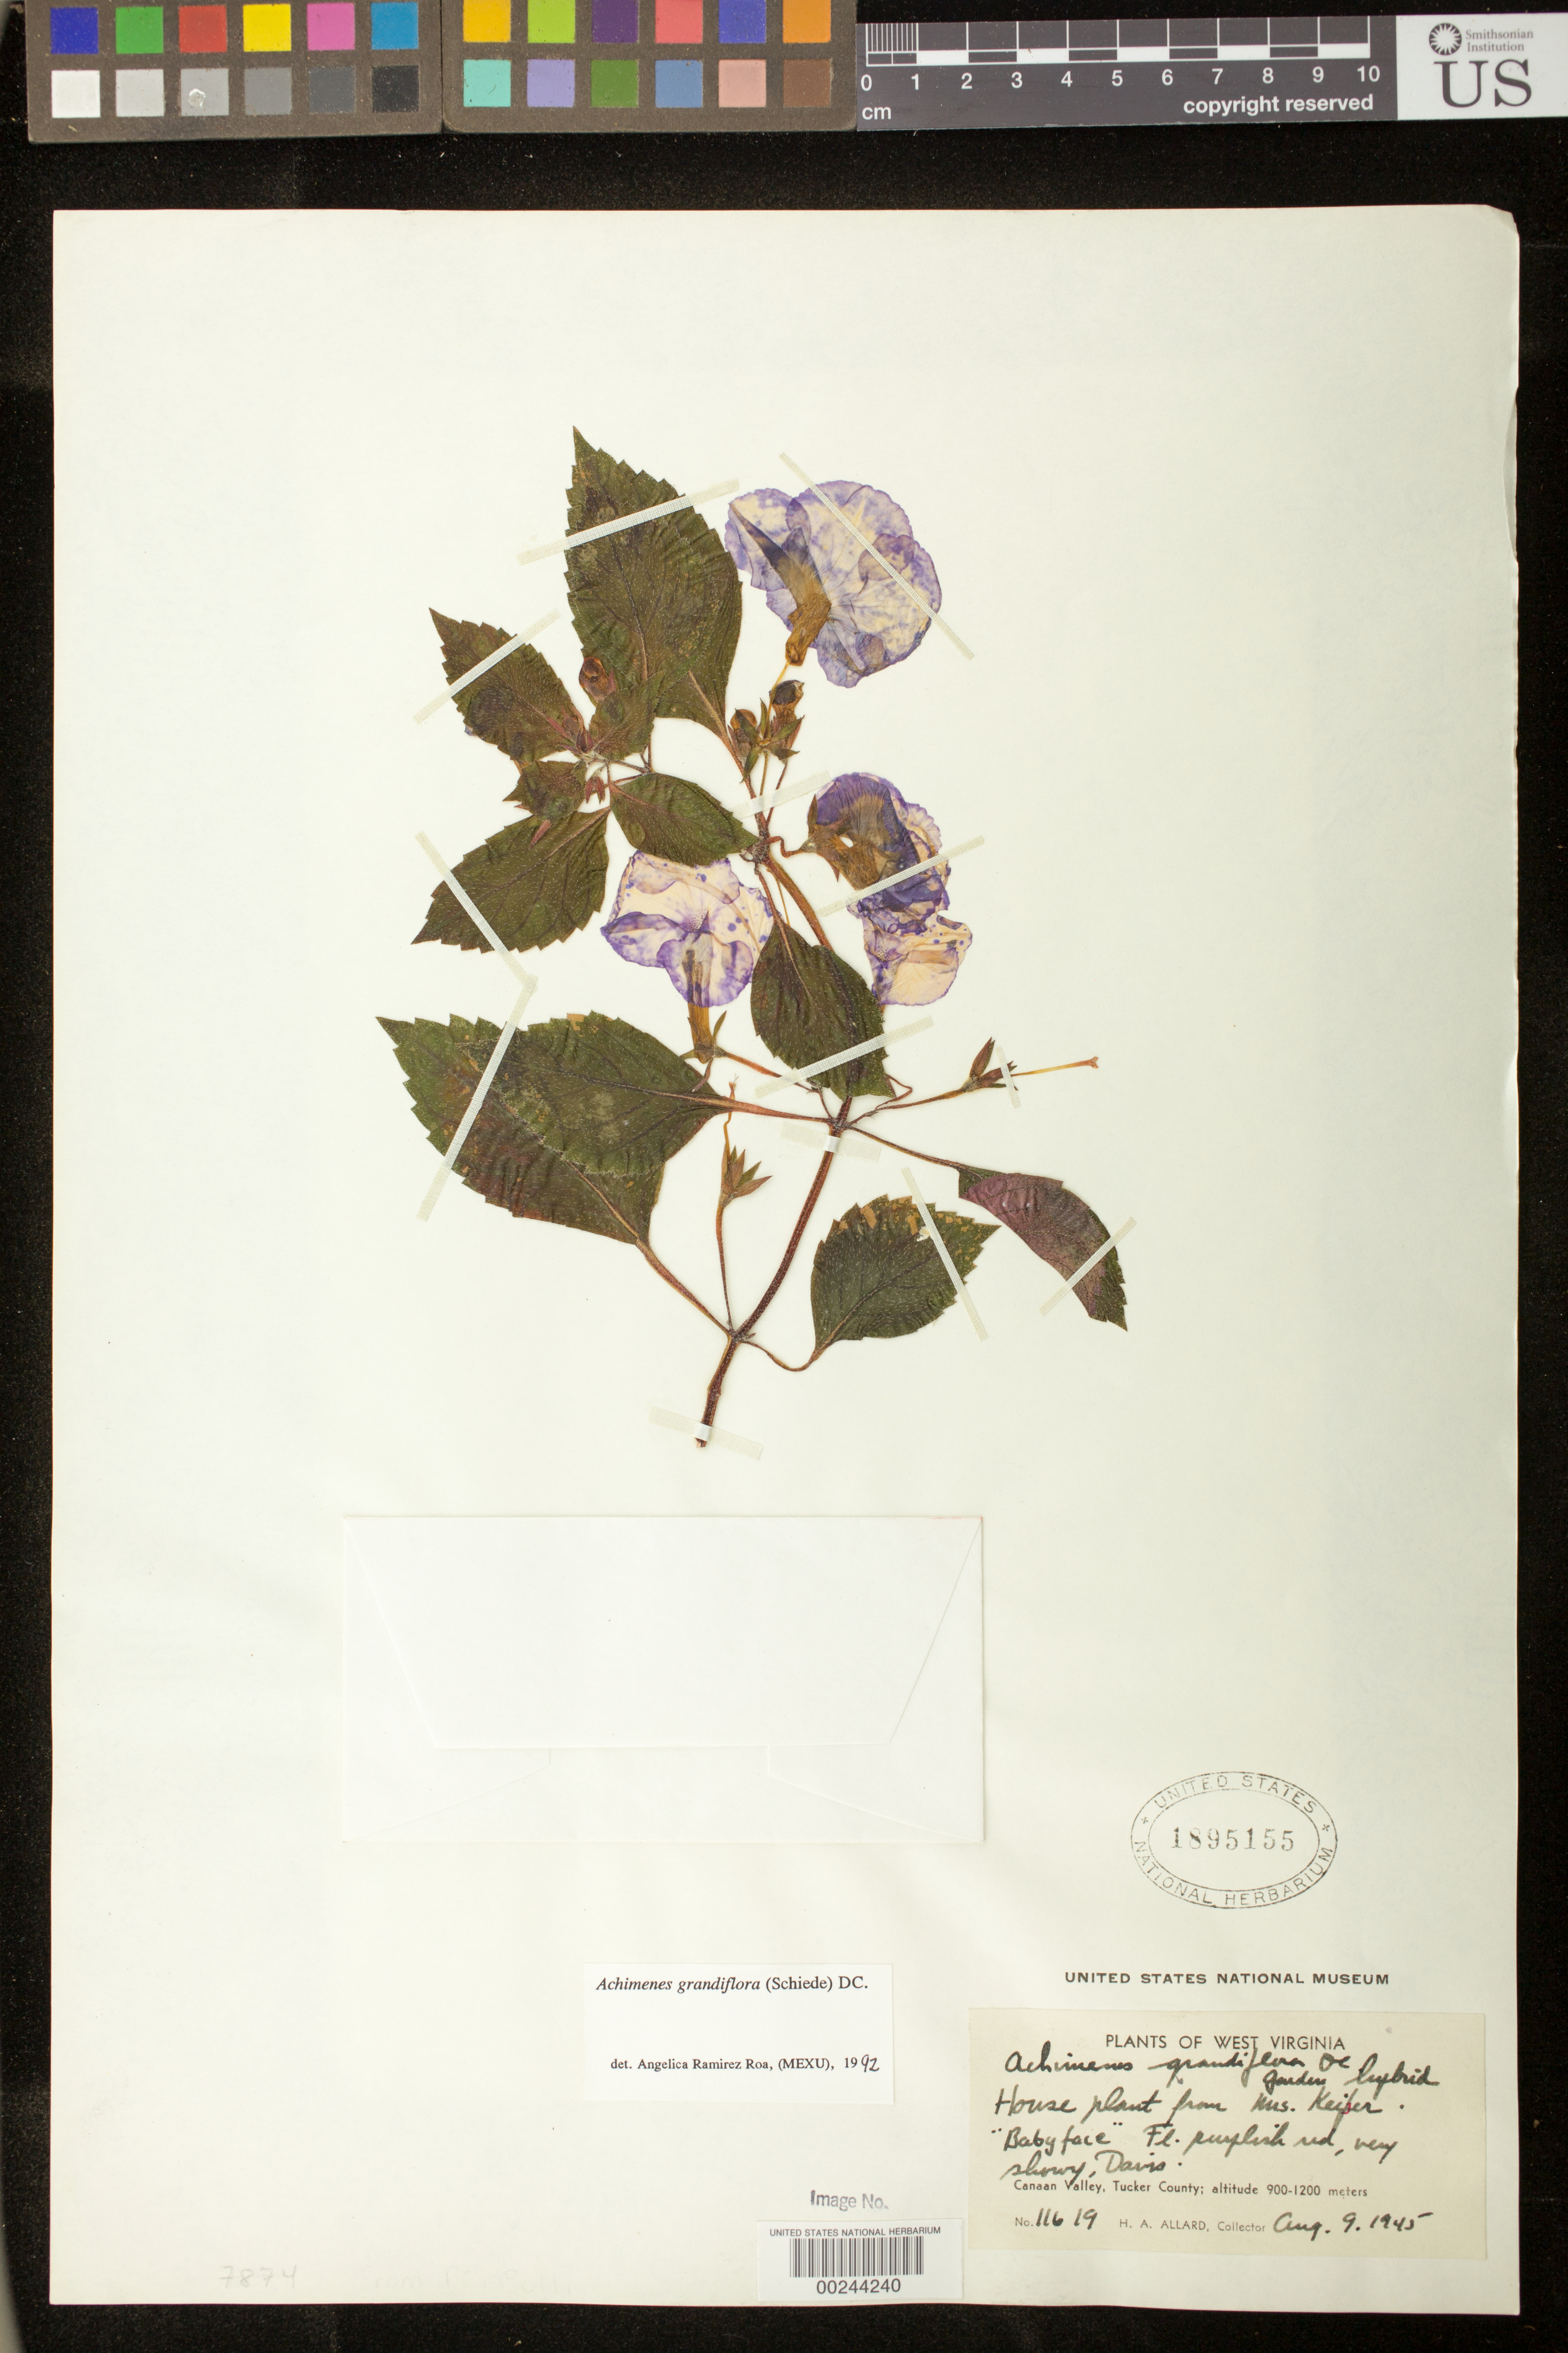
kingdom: Plantae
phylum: Tracheophyta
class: Magnoliopsida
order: Lamiales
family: Gesneriaceae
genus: Achimenes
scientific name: Achimenes grandiflora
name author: (Schiede) DC.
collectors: H. A. Allard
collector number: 11619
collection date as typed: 09 Aug 1945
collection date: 1945-08-09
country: United States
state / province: West Virginia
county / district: Tucker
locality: Canaan valley, Davis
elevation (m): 900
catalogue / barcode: US 1895155